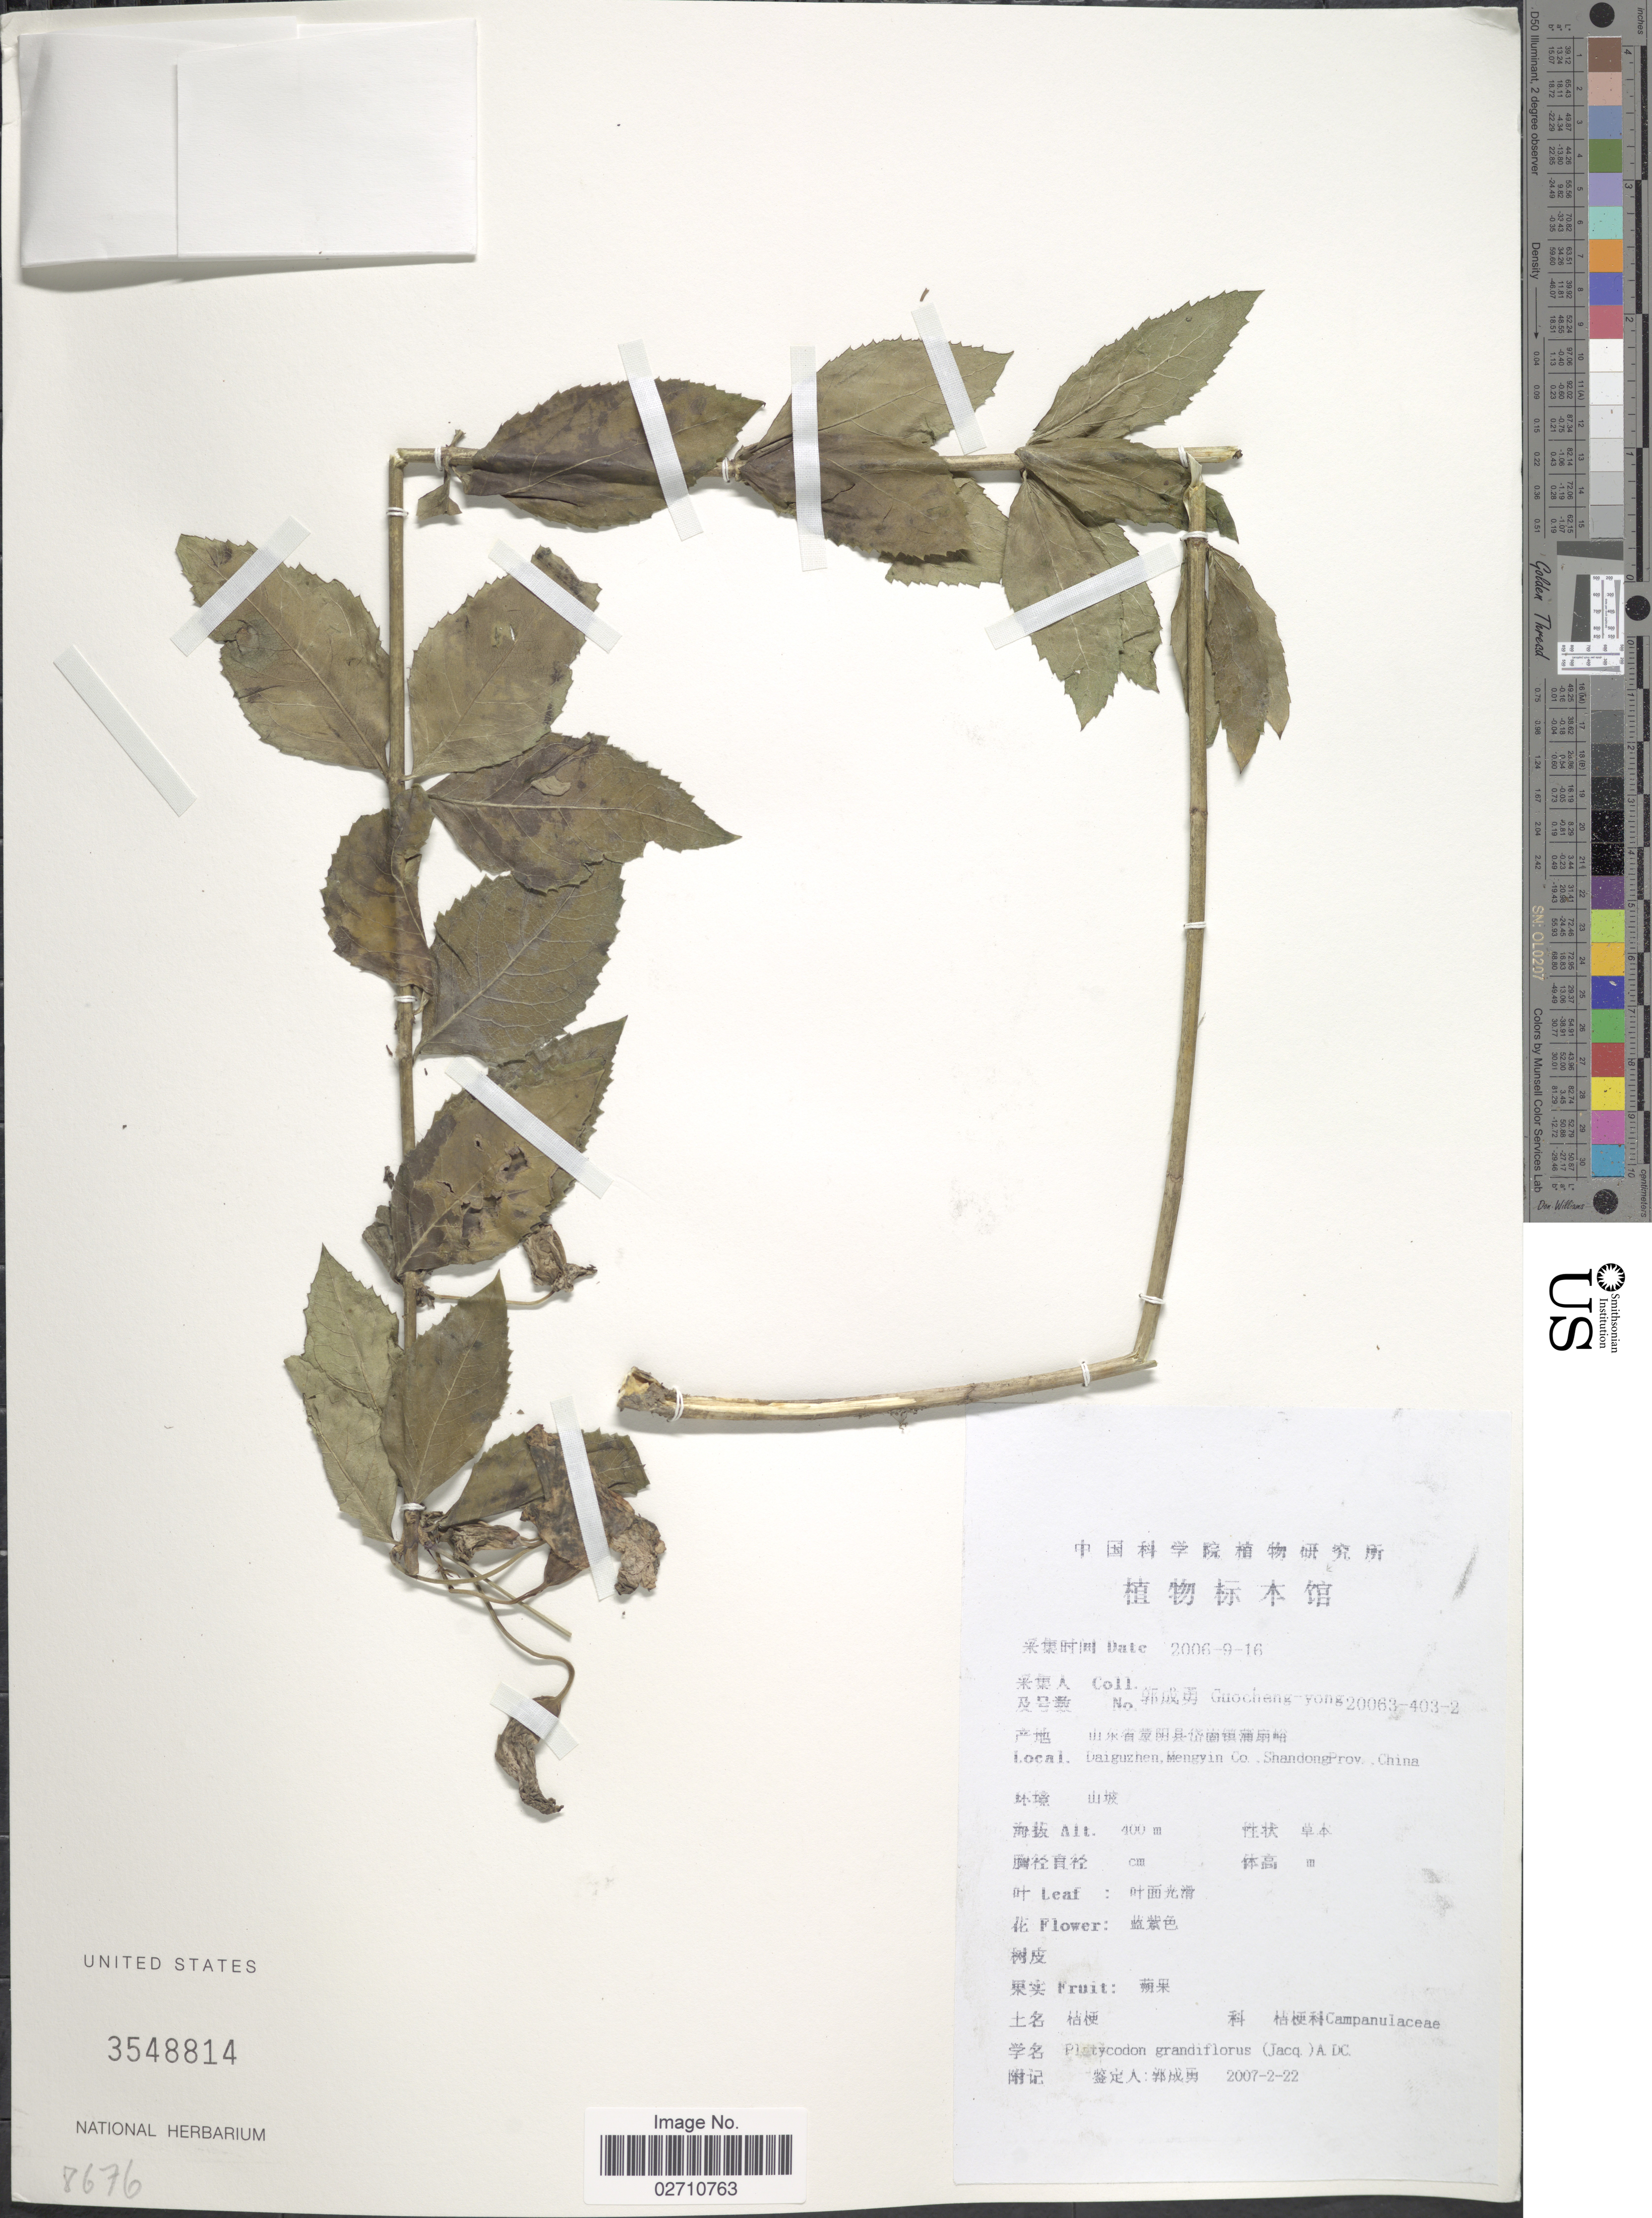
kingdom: Plantae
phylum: Tracheophyta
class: Magnoliopsida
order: Asterales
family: Campanulaceae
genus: Platycodon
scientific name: Platycodon grandiflorus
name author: (Jacq.) A. DC.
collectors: Guo cheng-yong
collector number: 20063-403-2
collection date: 2007-02-22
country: China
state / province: Shandong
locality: Daiguzhen, Mengyin Co.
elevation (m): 400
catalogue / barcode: US 3548814